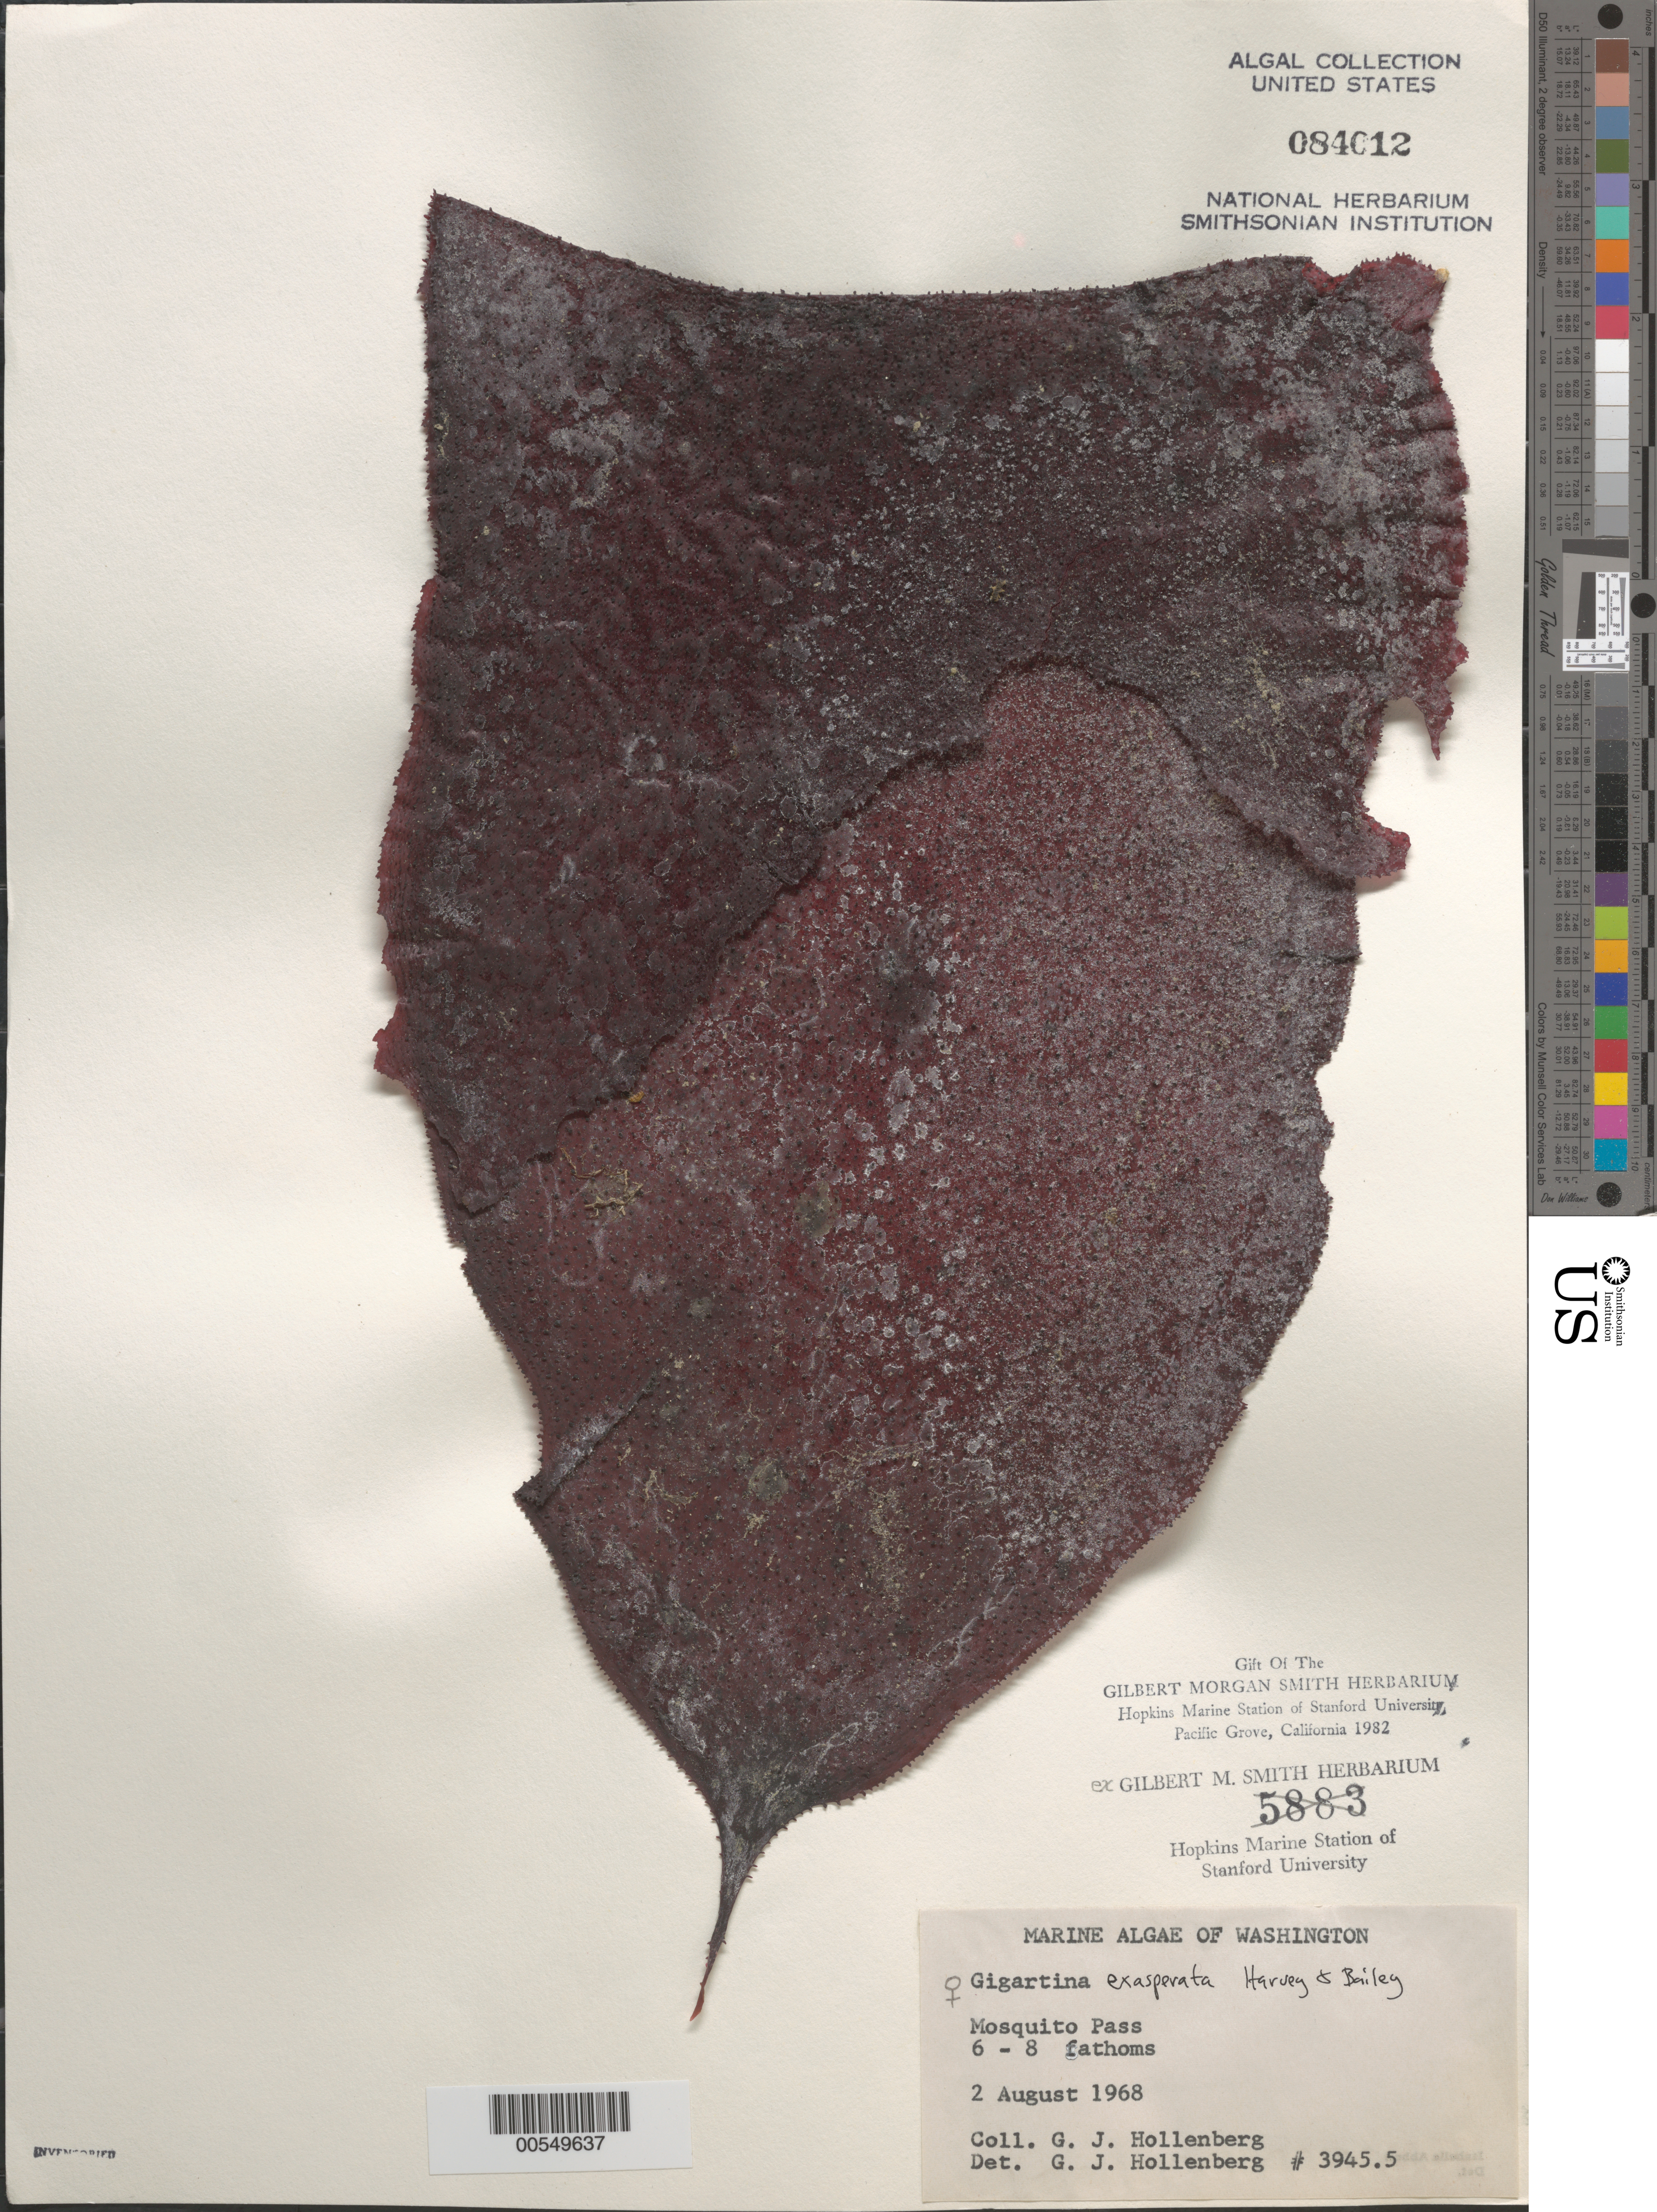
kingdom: Plantae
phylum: Rhodophyta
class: Florideophyceae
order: Gigartinales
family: Gigartinaceae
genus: Chondracanthus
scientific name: Chondracanthus exasperatus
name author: (Harv. & J. Bailey) J.R. Hughey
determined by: Algae name updating Project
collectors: G. Hollenberg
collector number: GJH 3945.5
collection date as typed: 02 Aug 1968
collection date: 1968-08-02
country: United States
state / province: Washington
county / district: San Juan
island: San Juan Islands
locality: Mosquito Pass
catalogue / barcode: US 84012